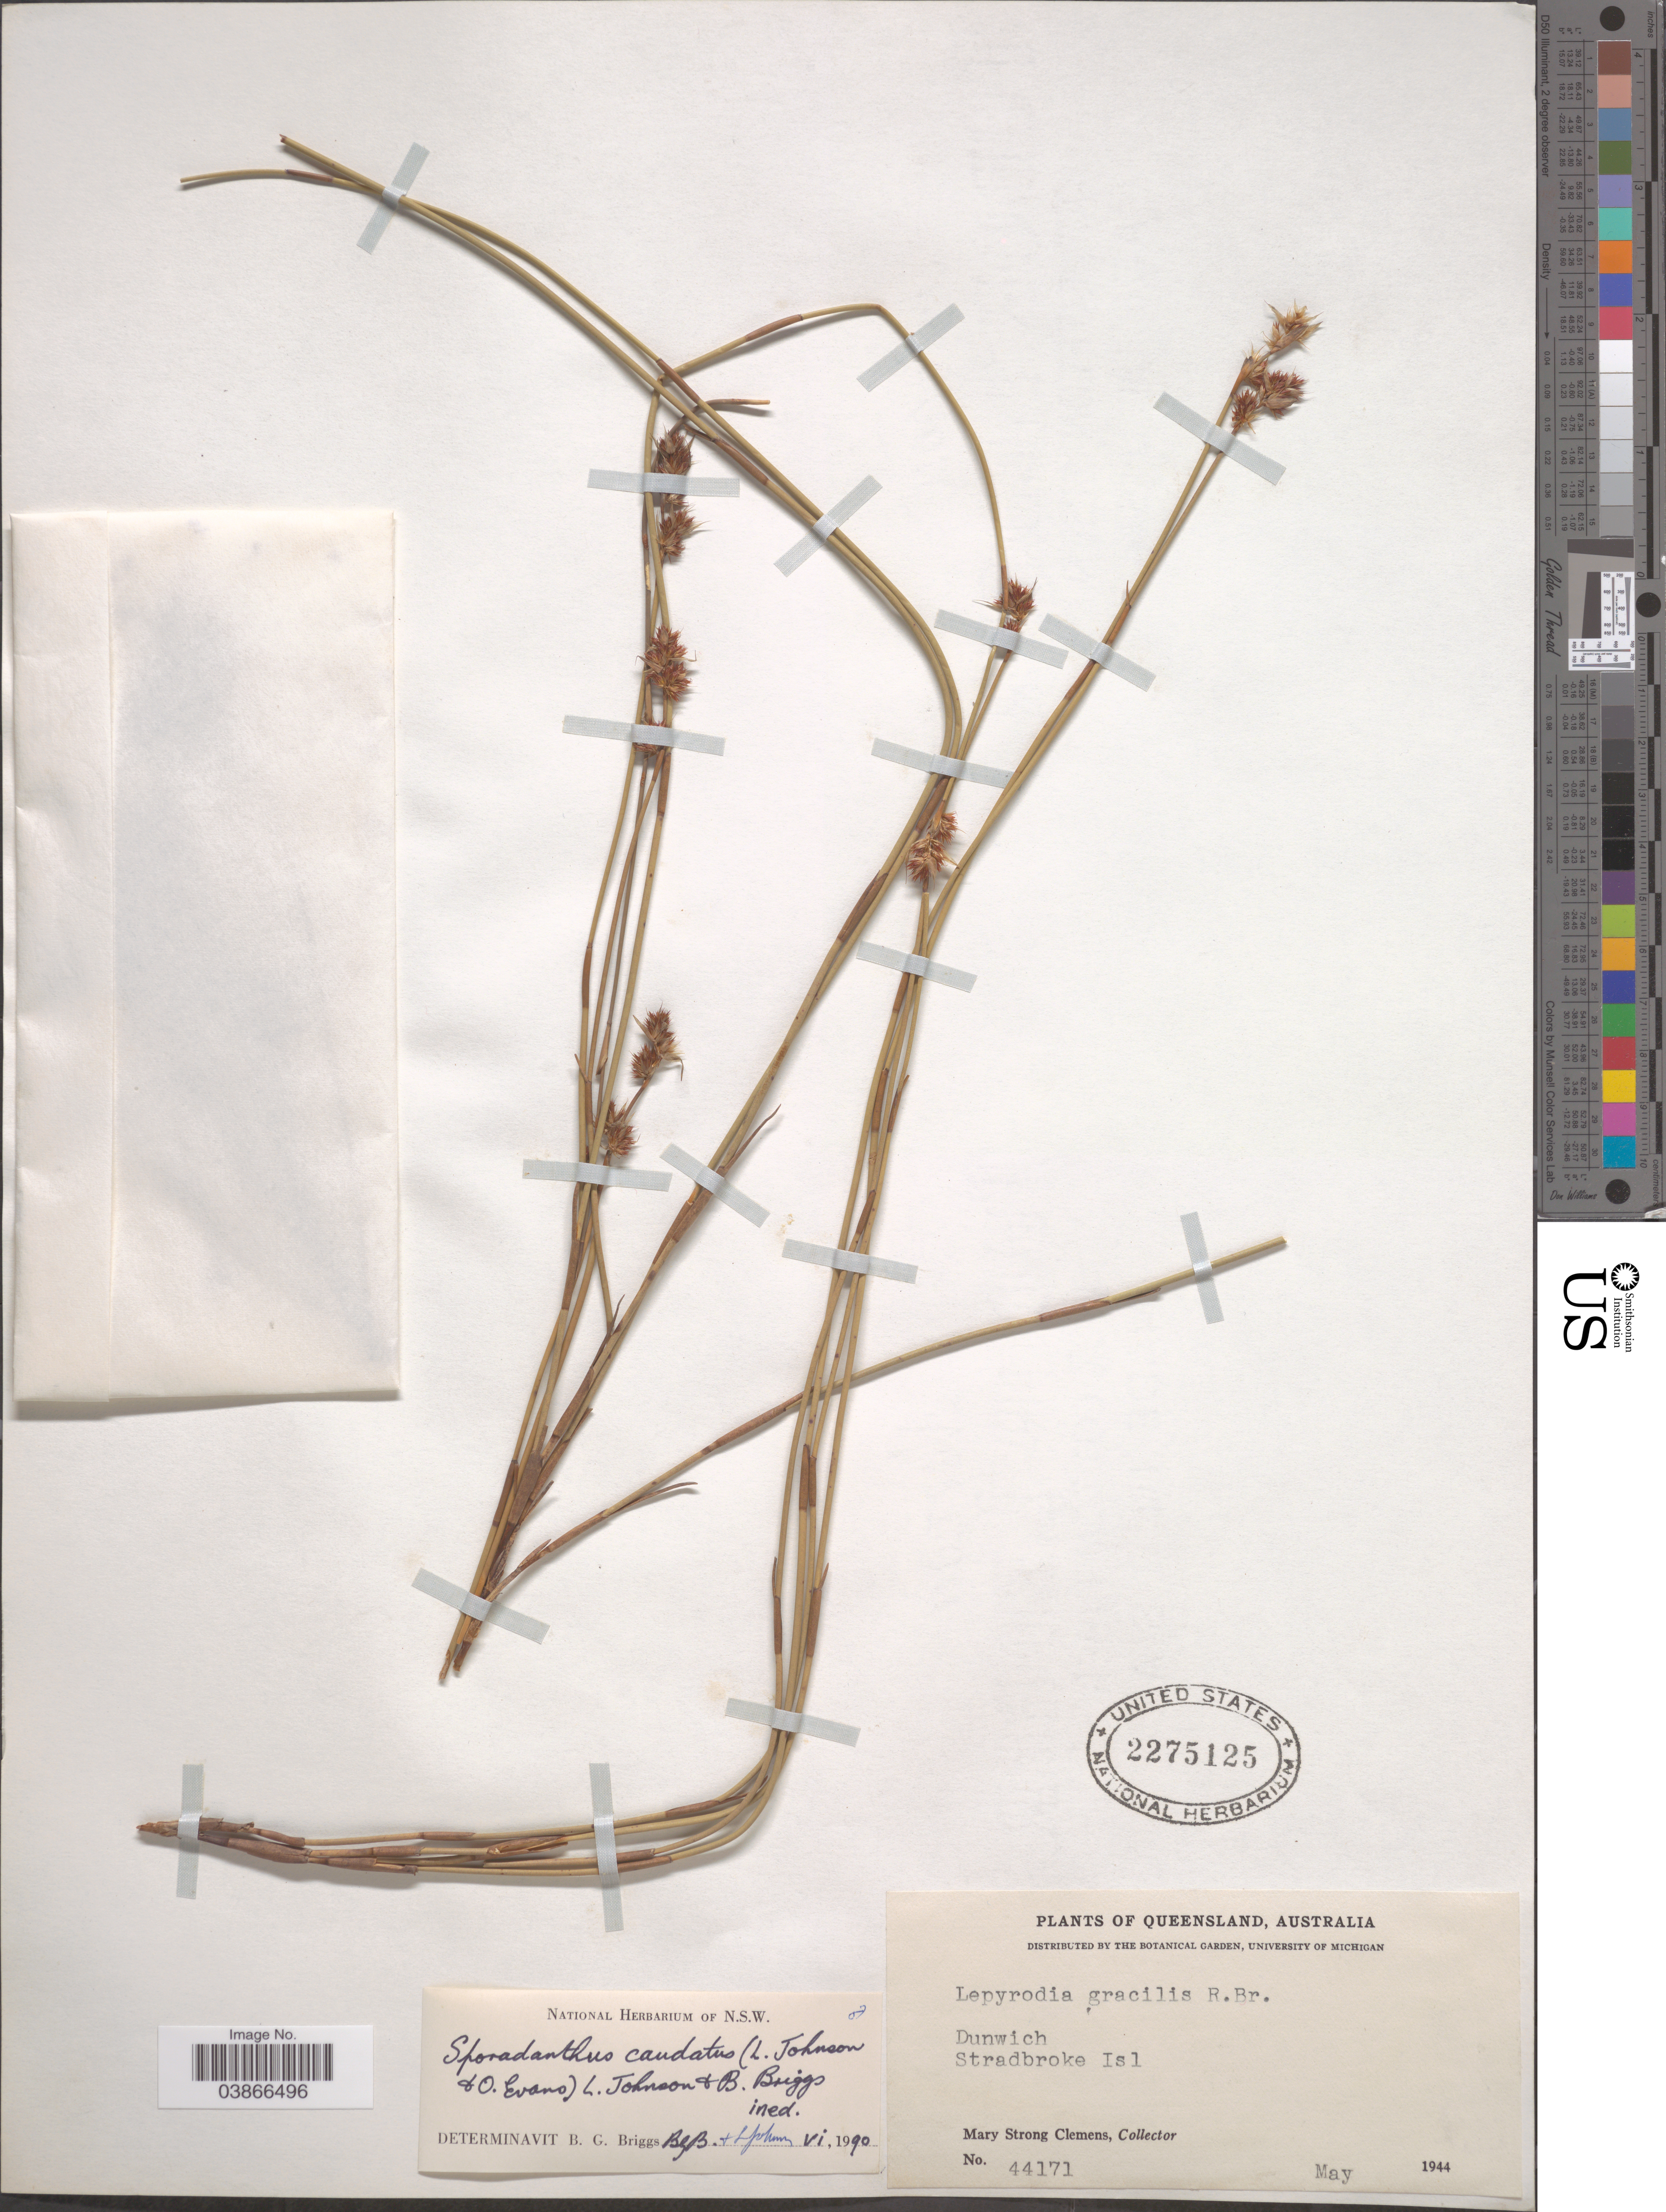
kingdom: Plantae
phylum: Tracheophyta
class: Liliopsida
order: Poales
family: Restionaceae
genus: Sporadanthus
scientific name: Sporadanthus caudatus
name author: (L.A.S. Johnson & O.D. Evans) B.G. Briggs & L.A.S. Johnson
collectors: M. S. Clemens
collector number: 44171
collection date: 1944-05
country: Australia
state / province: Queensland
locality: Dunwich. Stradbroke Isl.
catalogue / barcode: US 2275125